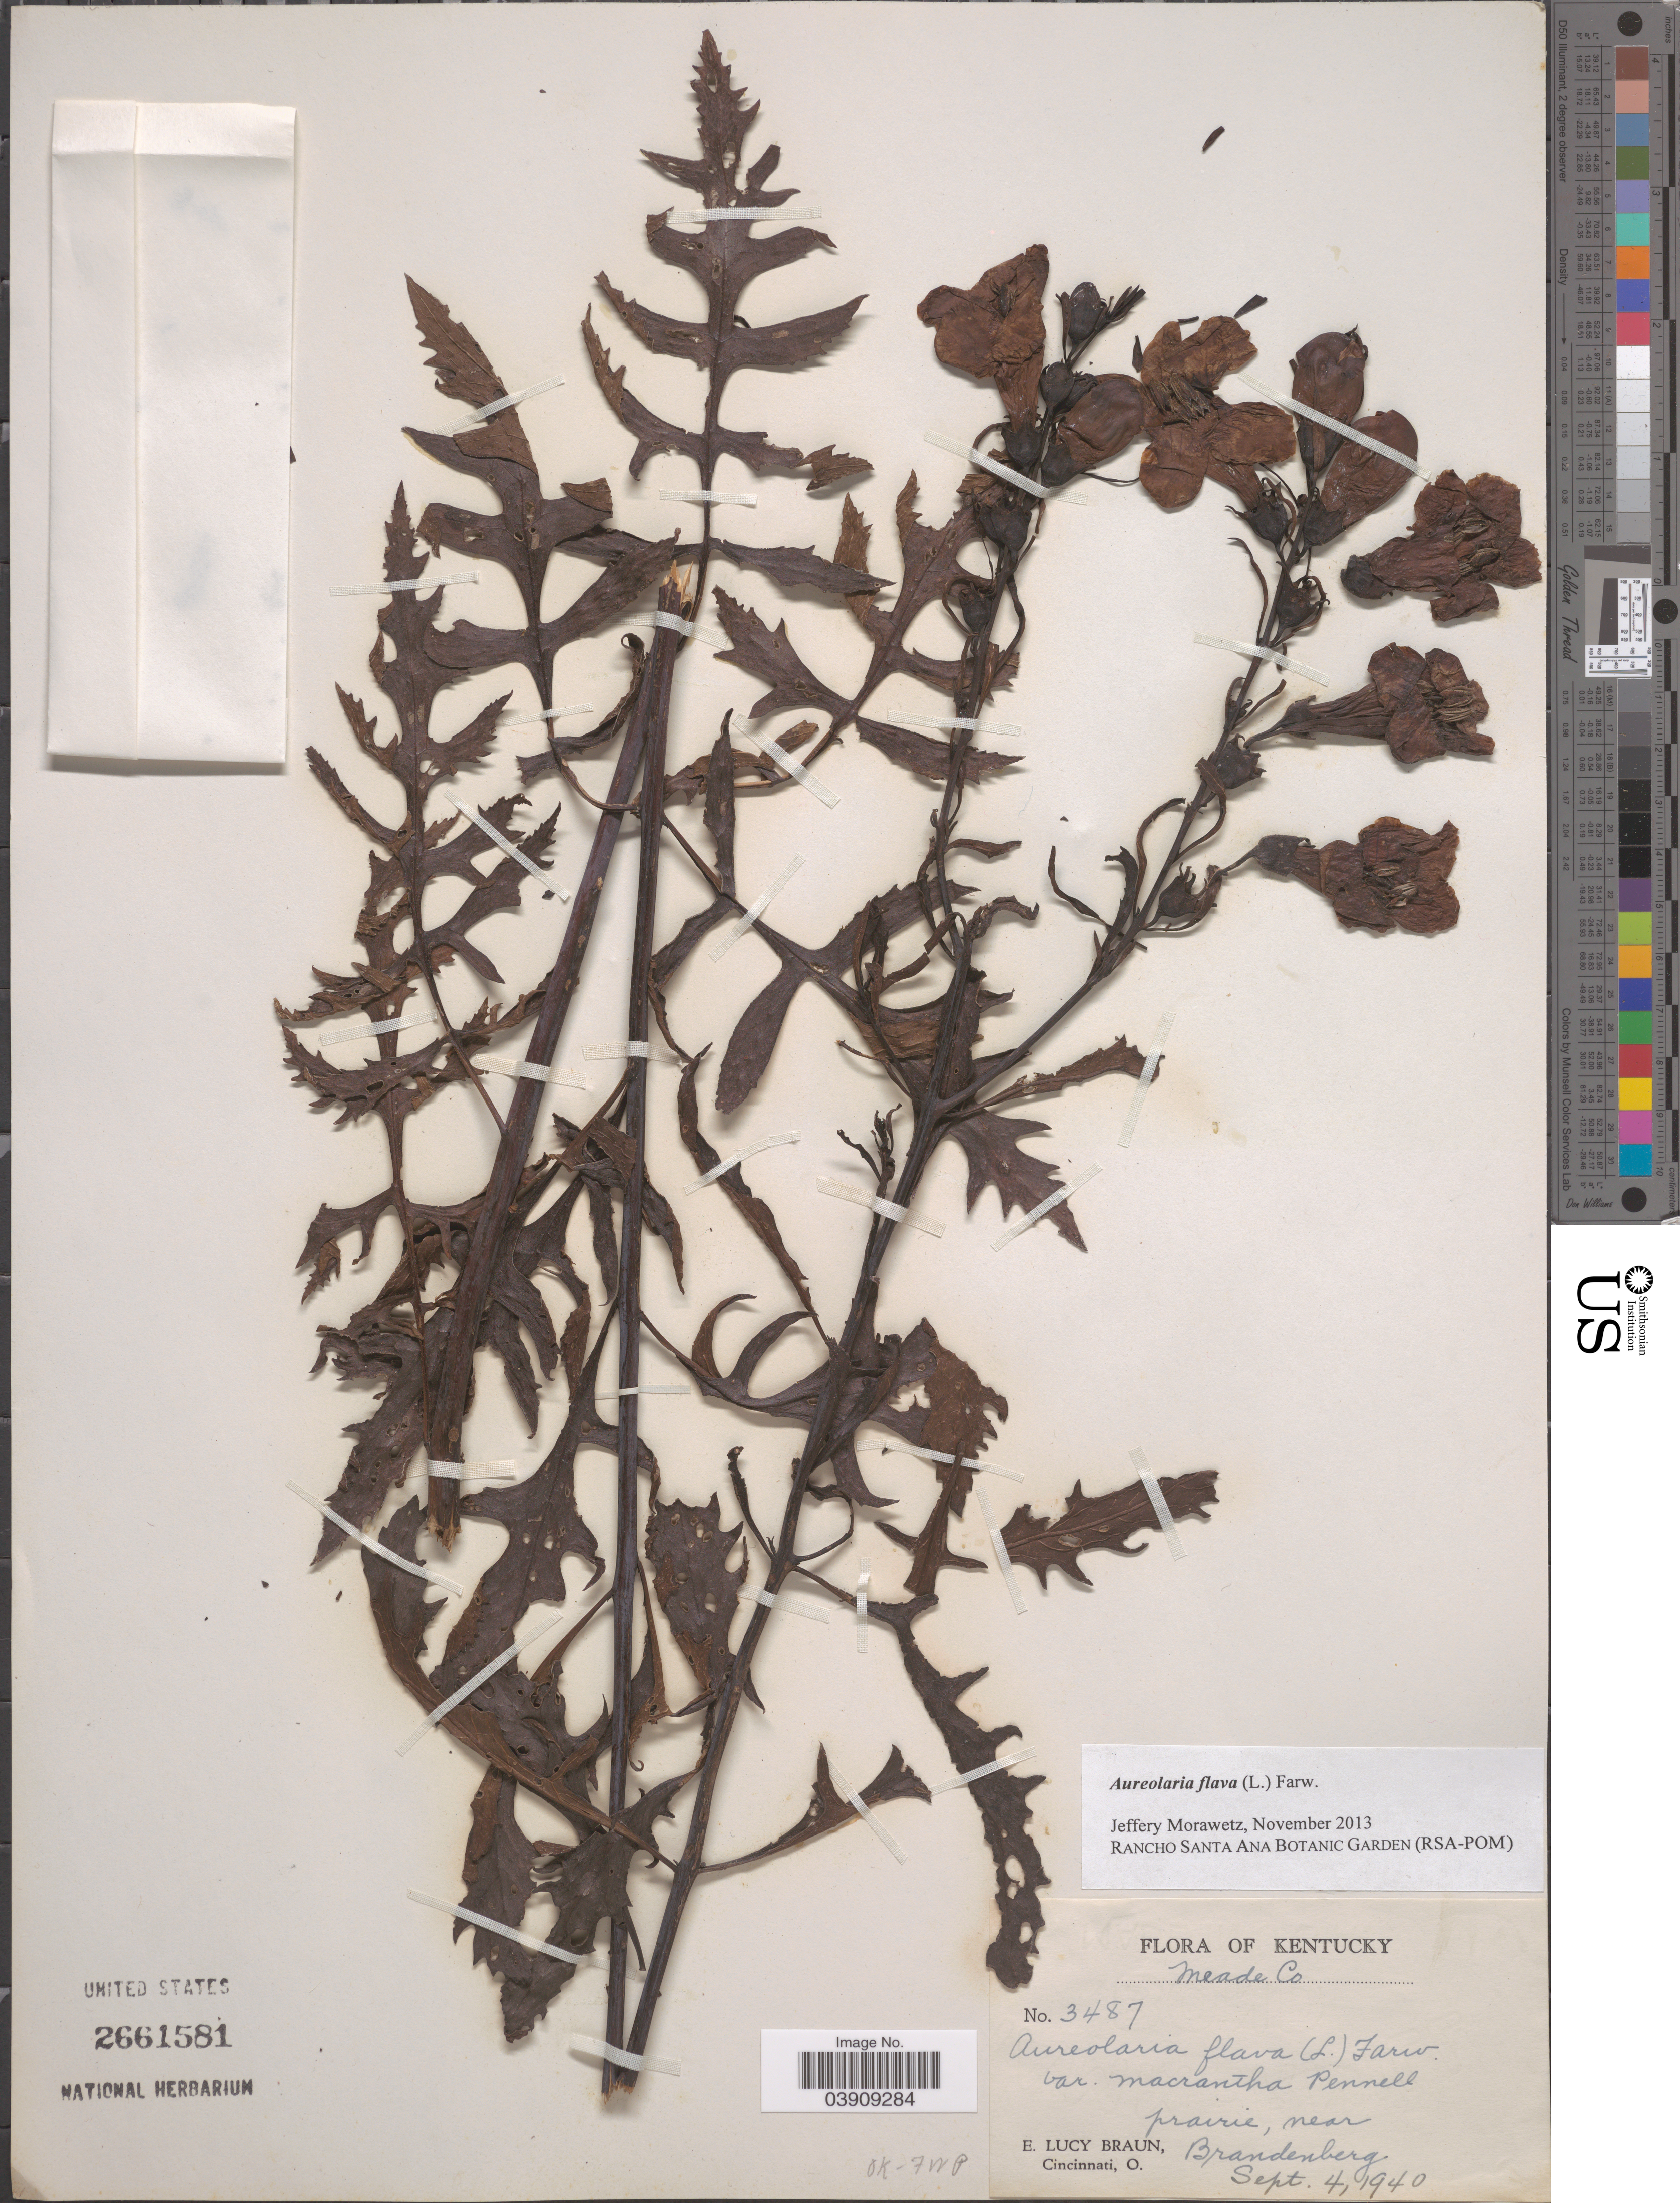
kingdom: Plantae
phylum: Tracheophyta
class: Magnoliopsida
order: Lamiales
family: Orobanchaceae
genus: Aureolaria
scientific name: Aureolaria flava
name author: (L.) Farw.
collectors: E. L. Braun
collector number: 3487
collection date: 1940-09-04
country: United States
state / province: Kentucky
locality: Meade Co. Near Brandenberg.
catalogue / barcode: US 2661581